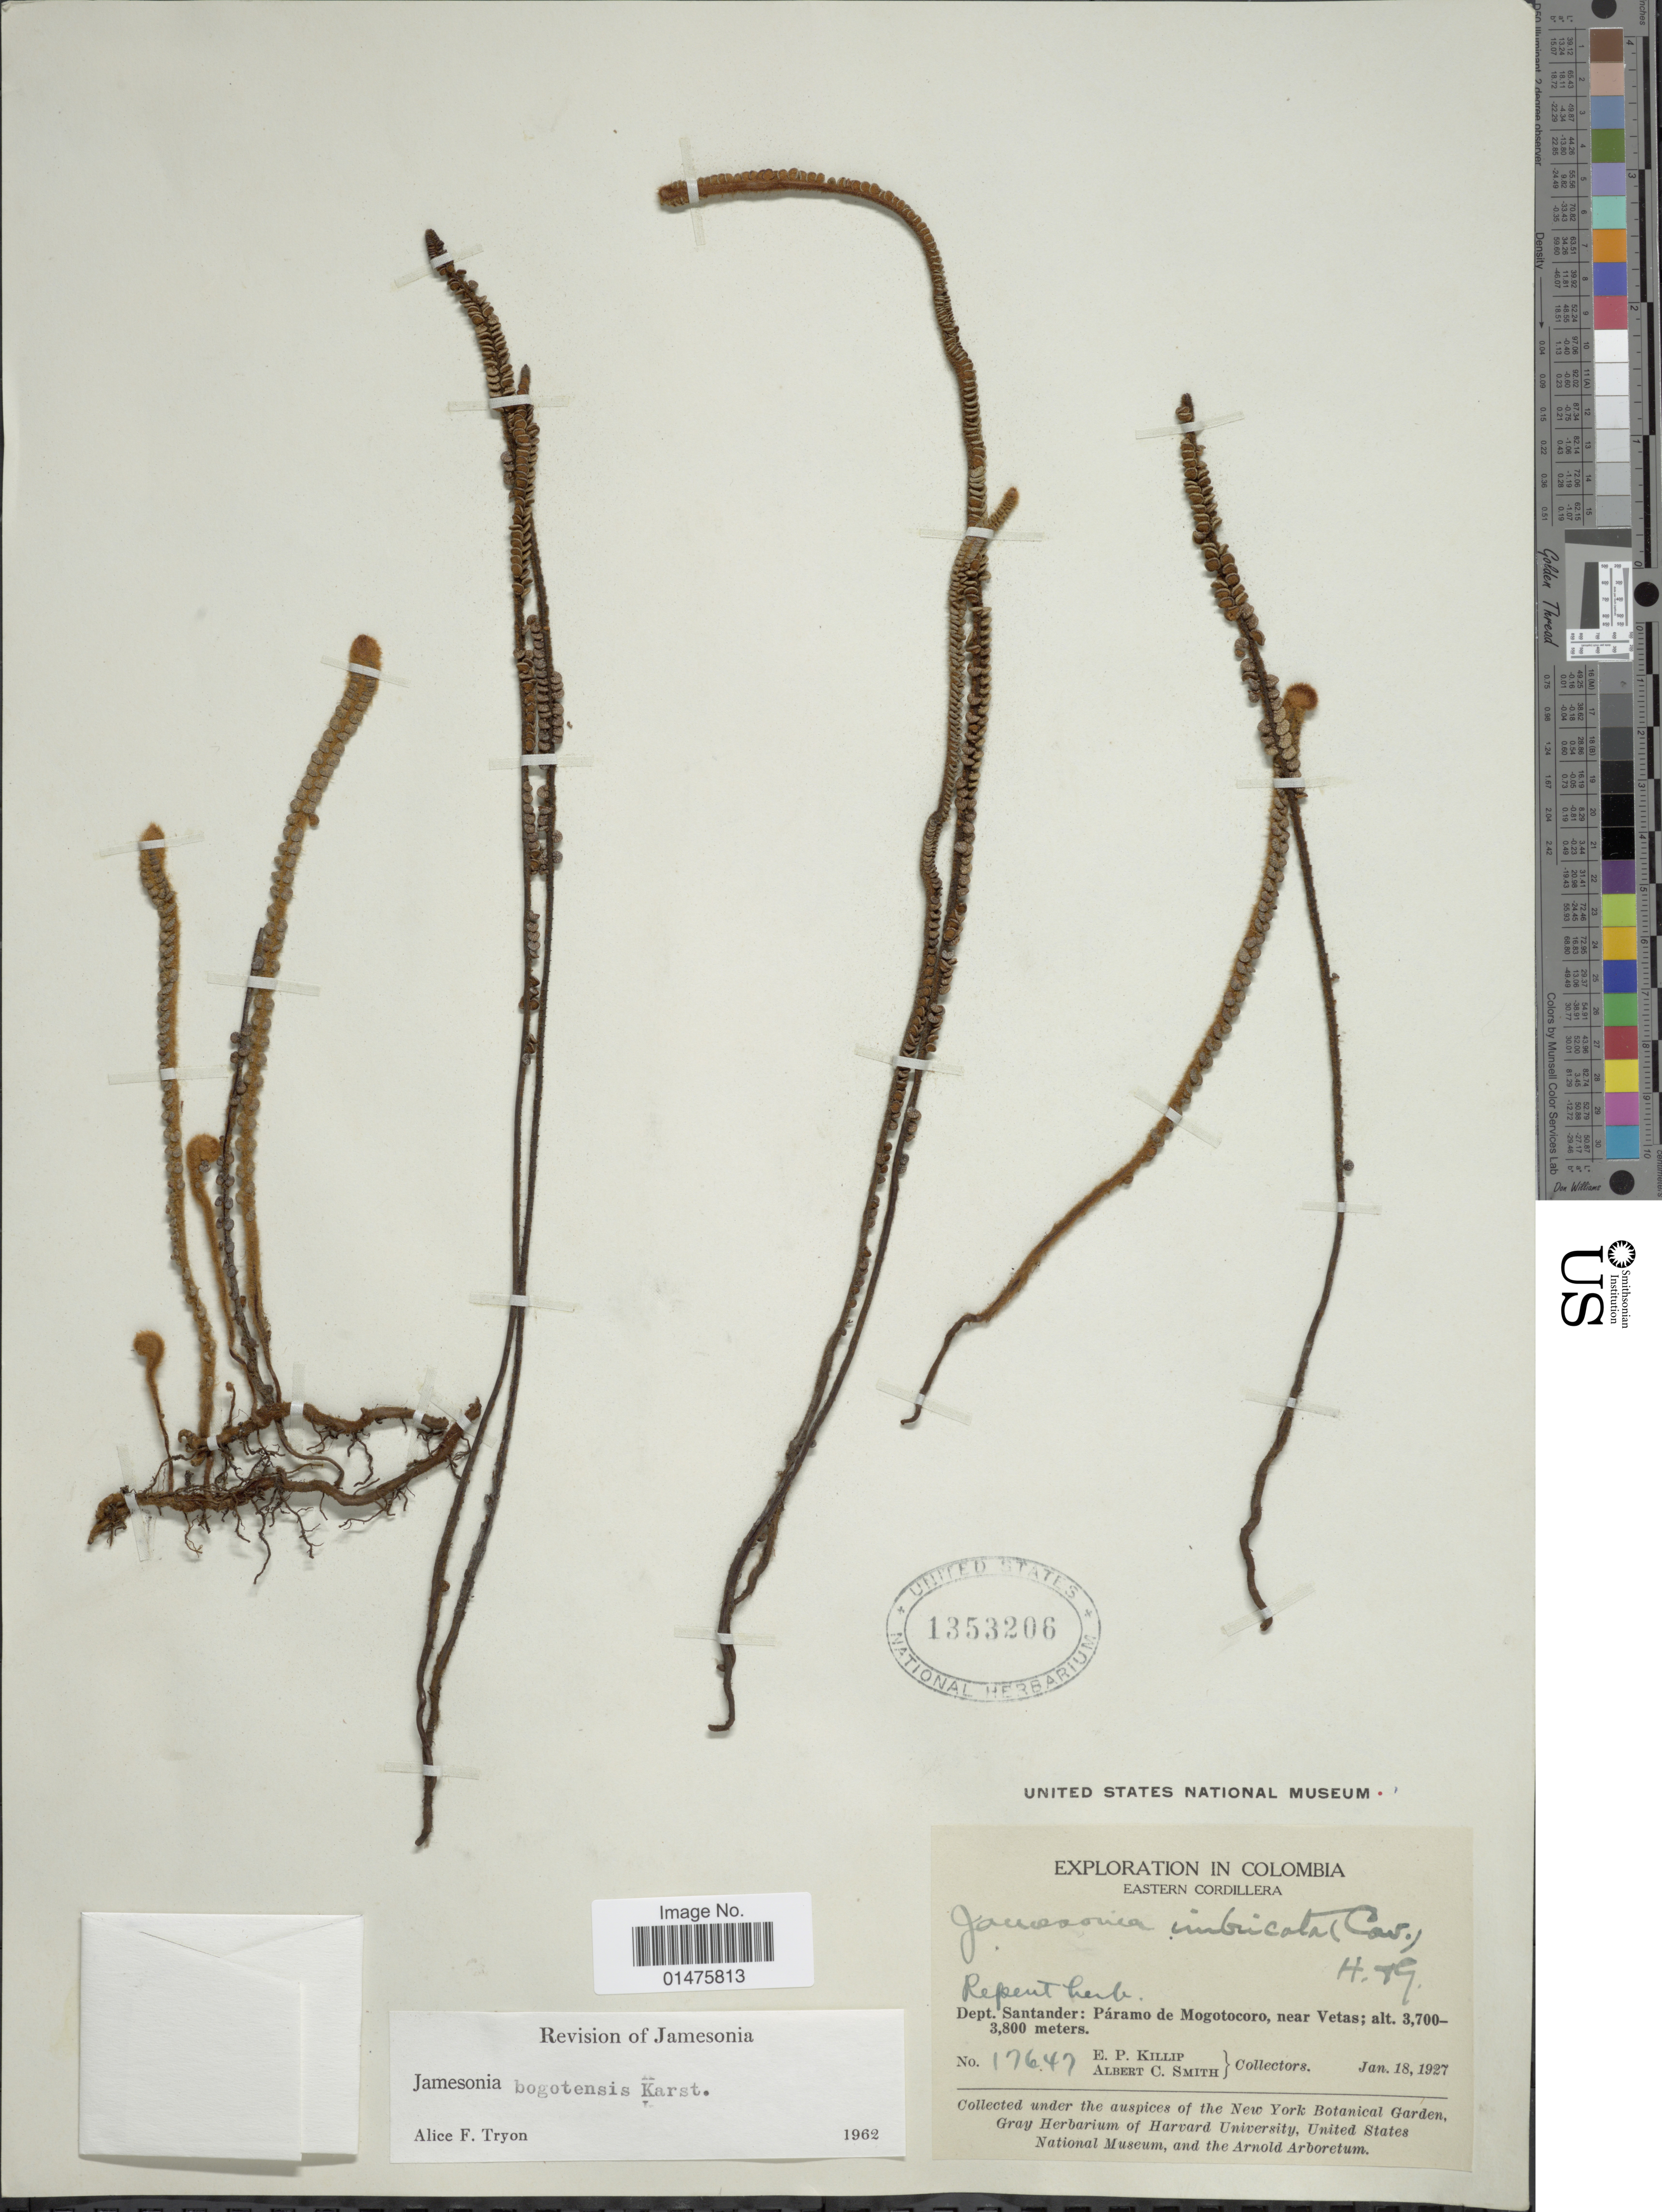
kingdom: Plantae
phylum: Tracheophyta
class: Polypodiopsida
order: Polypodiales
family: Pteridaceae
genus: Jamesonia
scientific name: Jamesonia bogotensis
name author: H. Karst.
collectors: E. P. Killip & A. C. Smith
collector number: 17647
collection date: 1927-01-18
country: Colombia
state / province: Santander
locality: Eastern Cordillera, Dept.Santander: Páramo de Mogotocoro, near Vetas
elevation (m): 3700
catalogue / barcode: US 1353206